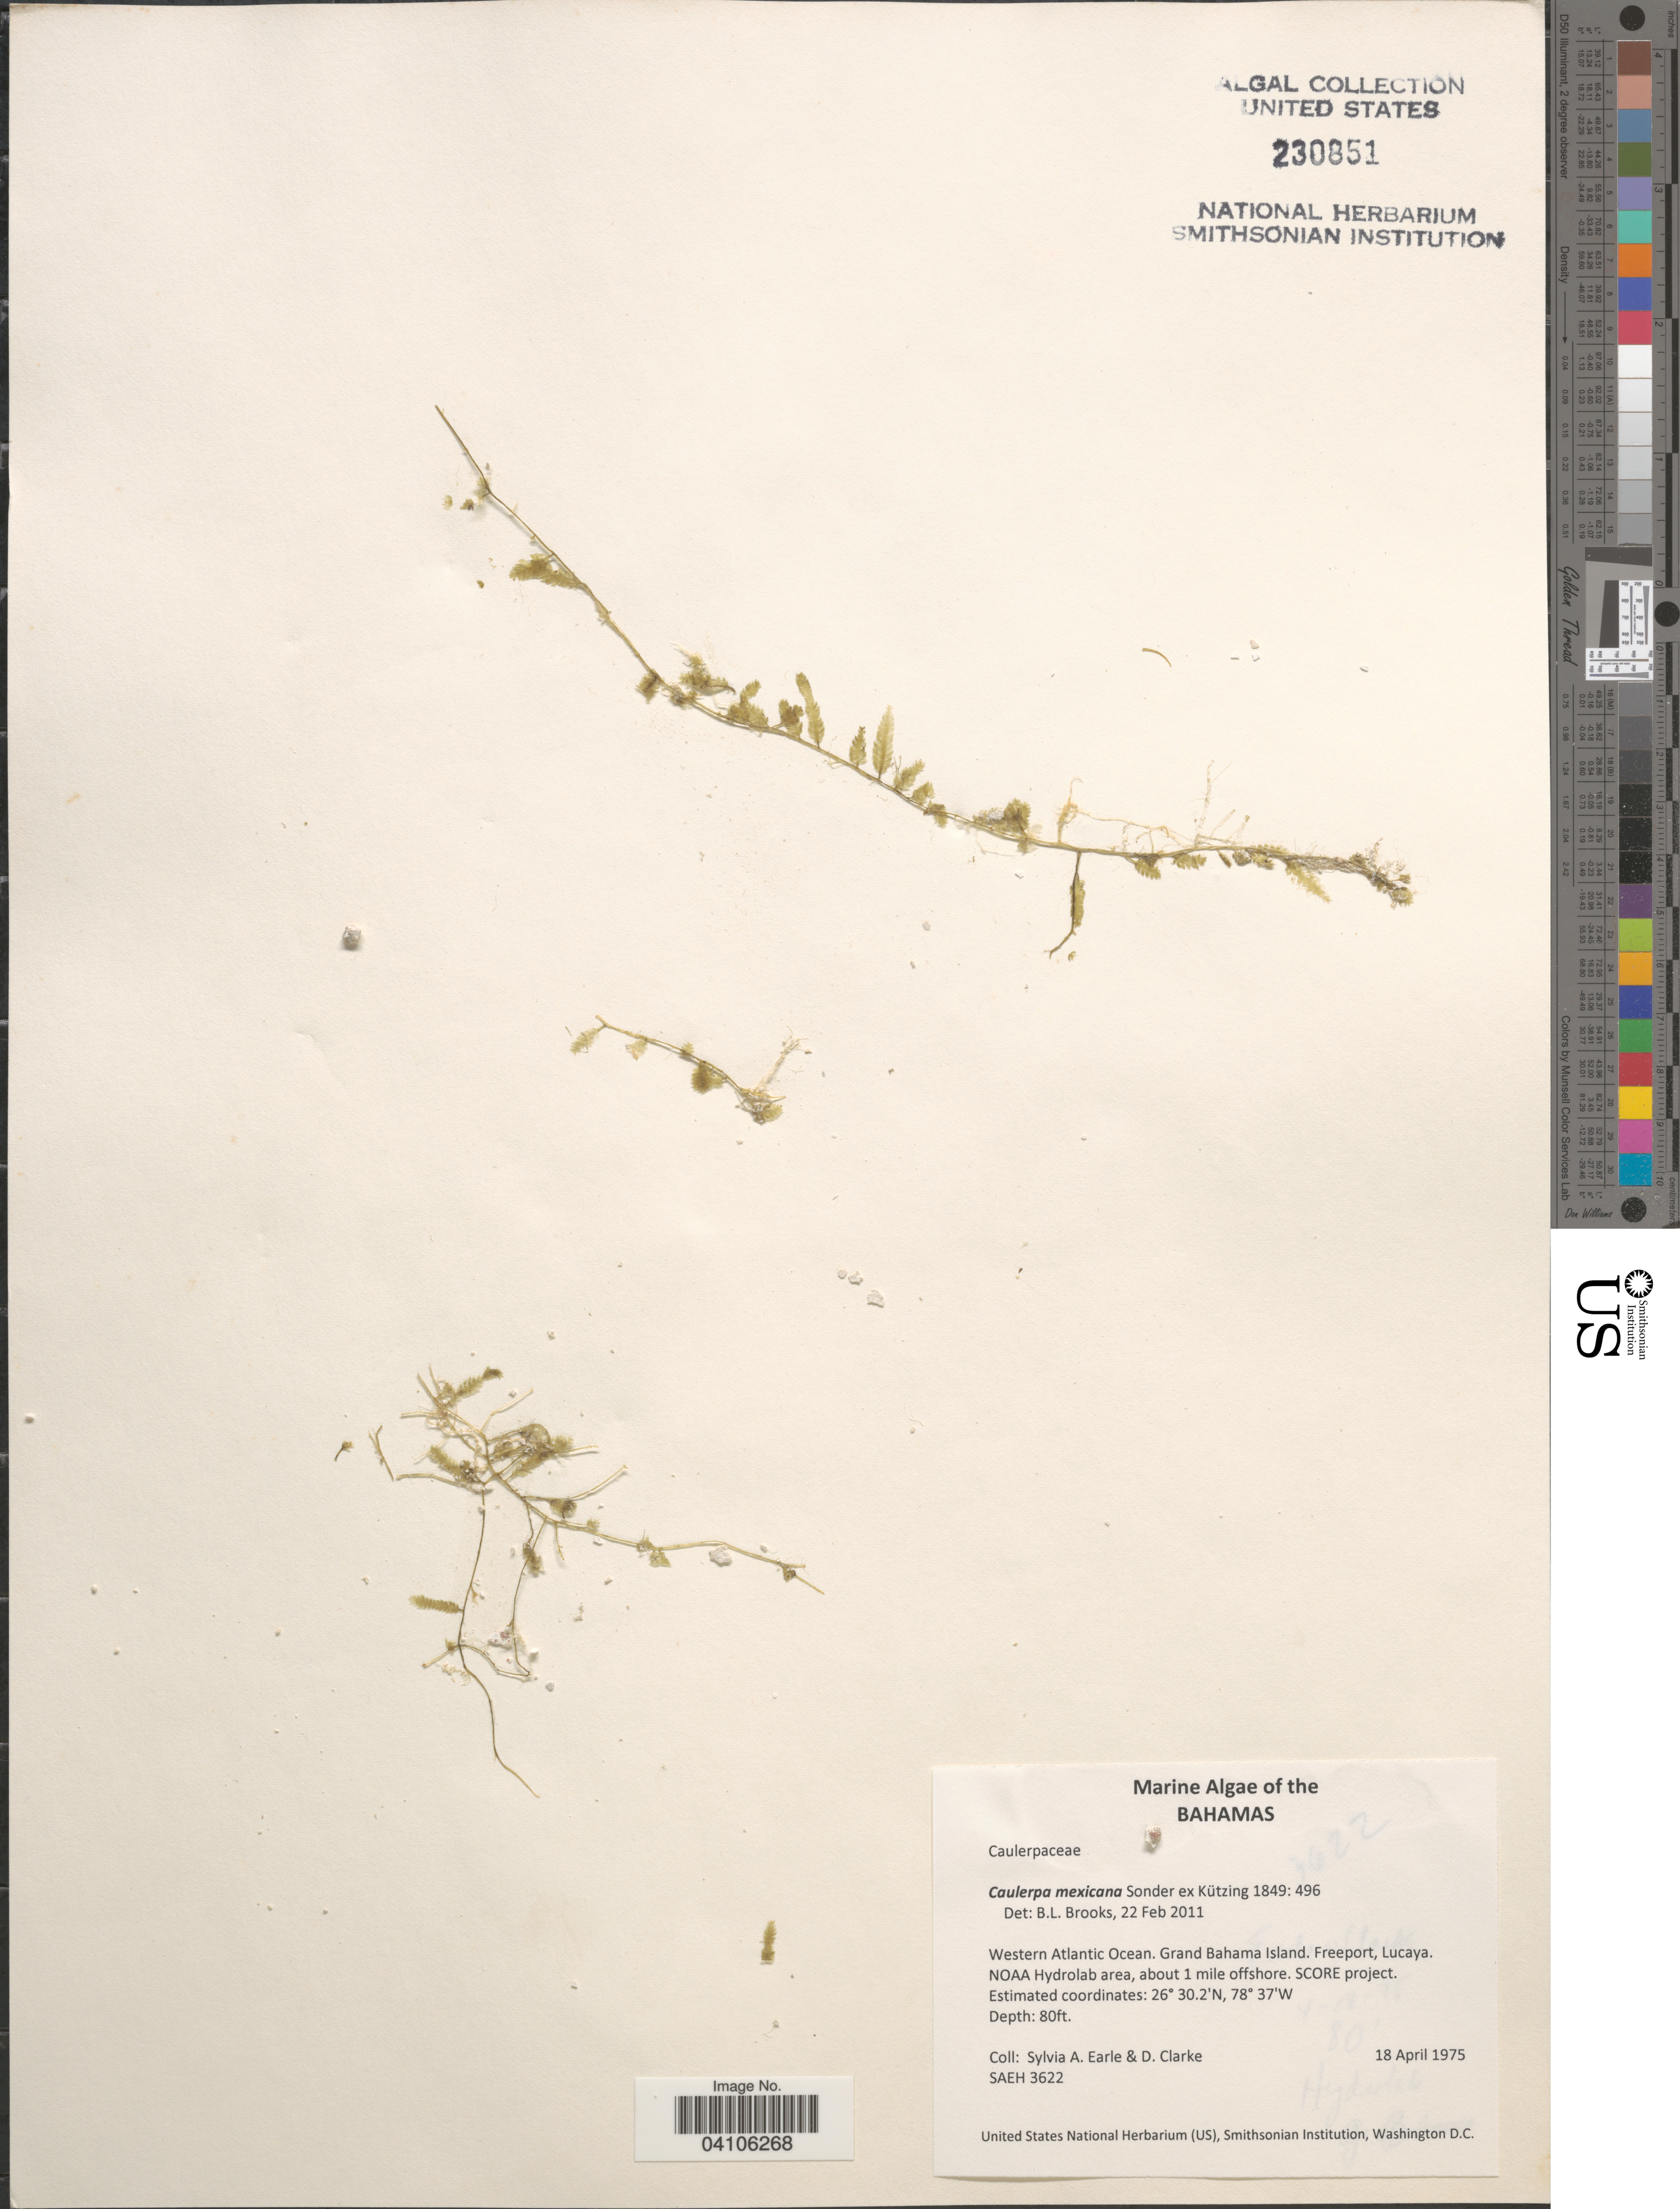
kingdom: Plantae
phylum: Chlorophyta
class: Ulvophyceae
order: Bryopsidales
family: Caulerpaceae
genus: Caulerpa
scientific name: Caulerpa mexicana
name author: Sond. ex Kütz.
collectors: S. A. Earle & D. Clarke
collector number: SAEH3622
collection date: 1975-04-18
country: Bahamas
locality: Western Atlantic Ocean. Grand Bahama Island. Freeport, Lucaya. NOAA Hydrolab area, about 1 mile offshore. SCORE project.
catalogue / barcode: US 230851